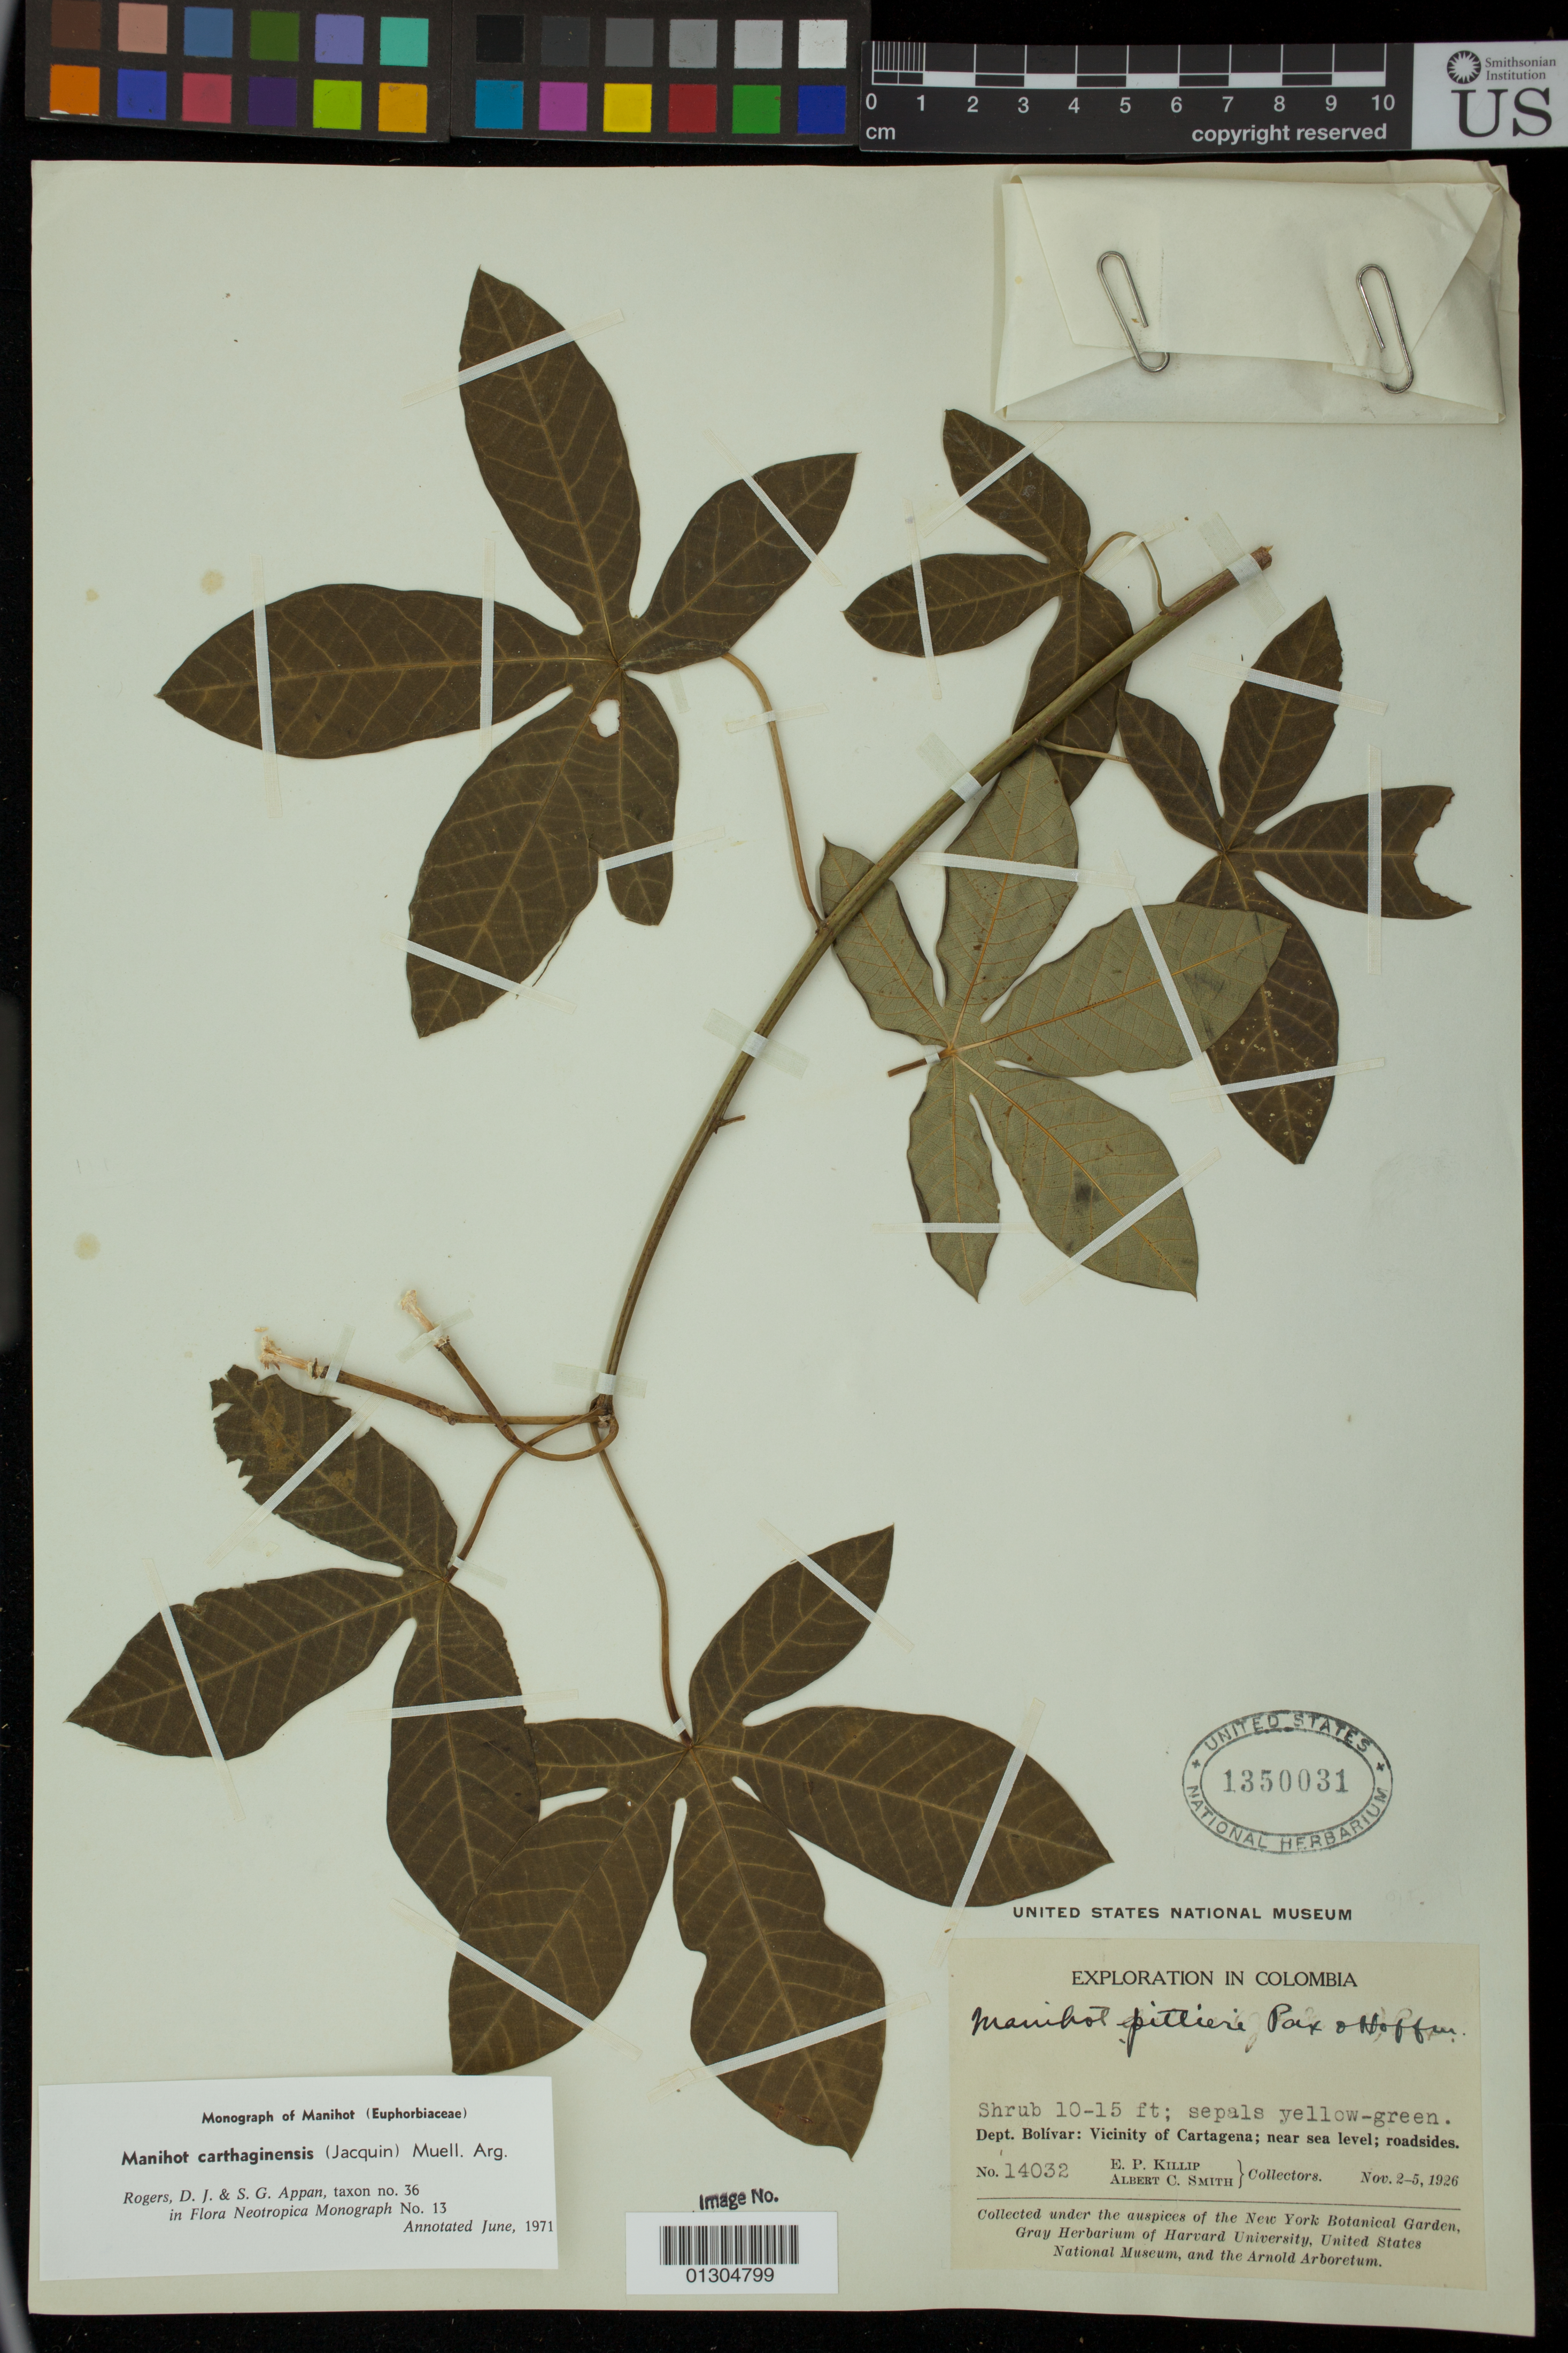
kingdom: Plantae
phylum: Tracheophyta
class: Magnoliopsida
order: Malpighiales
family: Euphorbiaceae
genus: Manihot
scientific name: Manihot carthagenensis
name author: (Jacq.) Müll. Arg.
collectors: E. P. Killip & A. C. Smith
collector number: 14032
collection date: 1926-11-02/1926-11-05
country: Colombia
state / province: Bolivar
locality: Vicinity of Cartagena; near sea level; roadsides.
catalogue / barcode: US 1350031